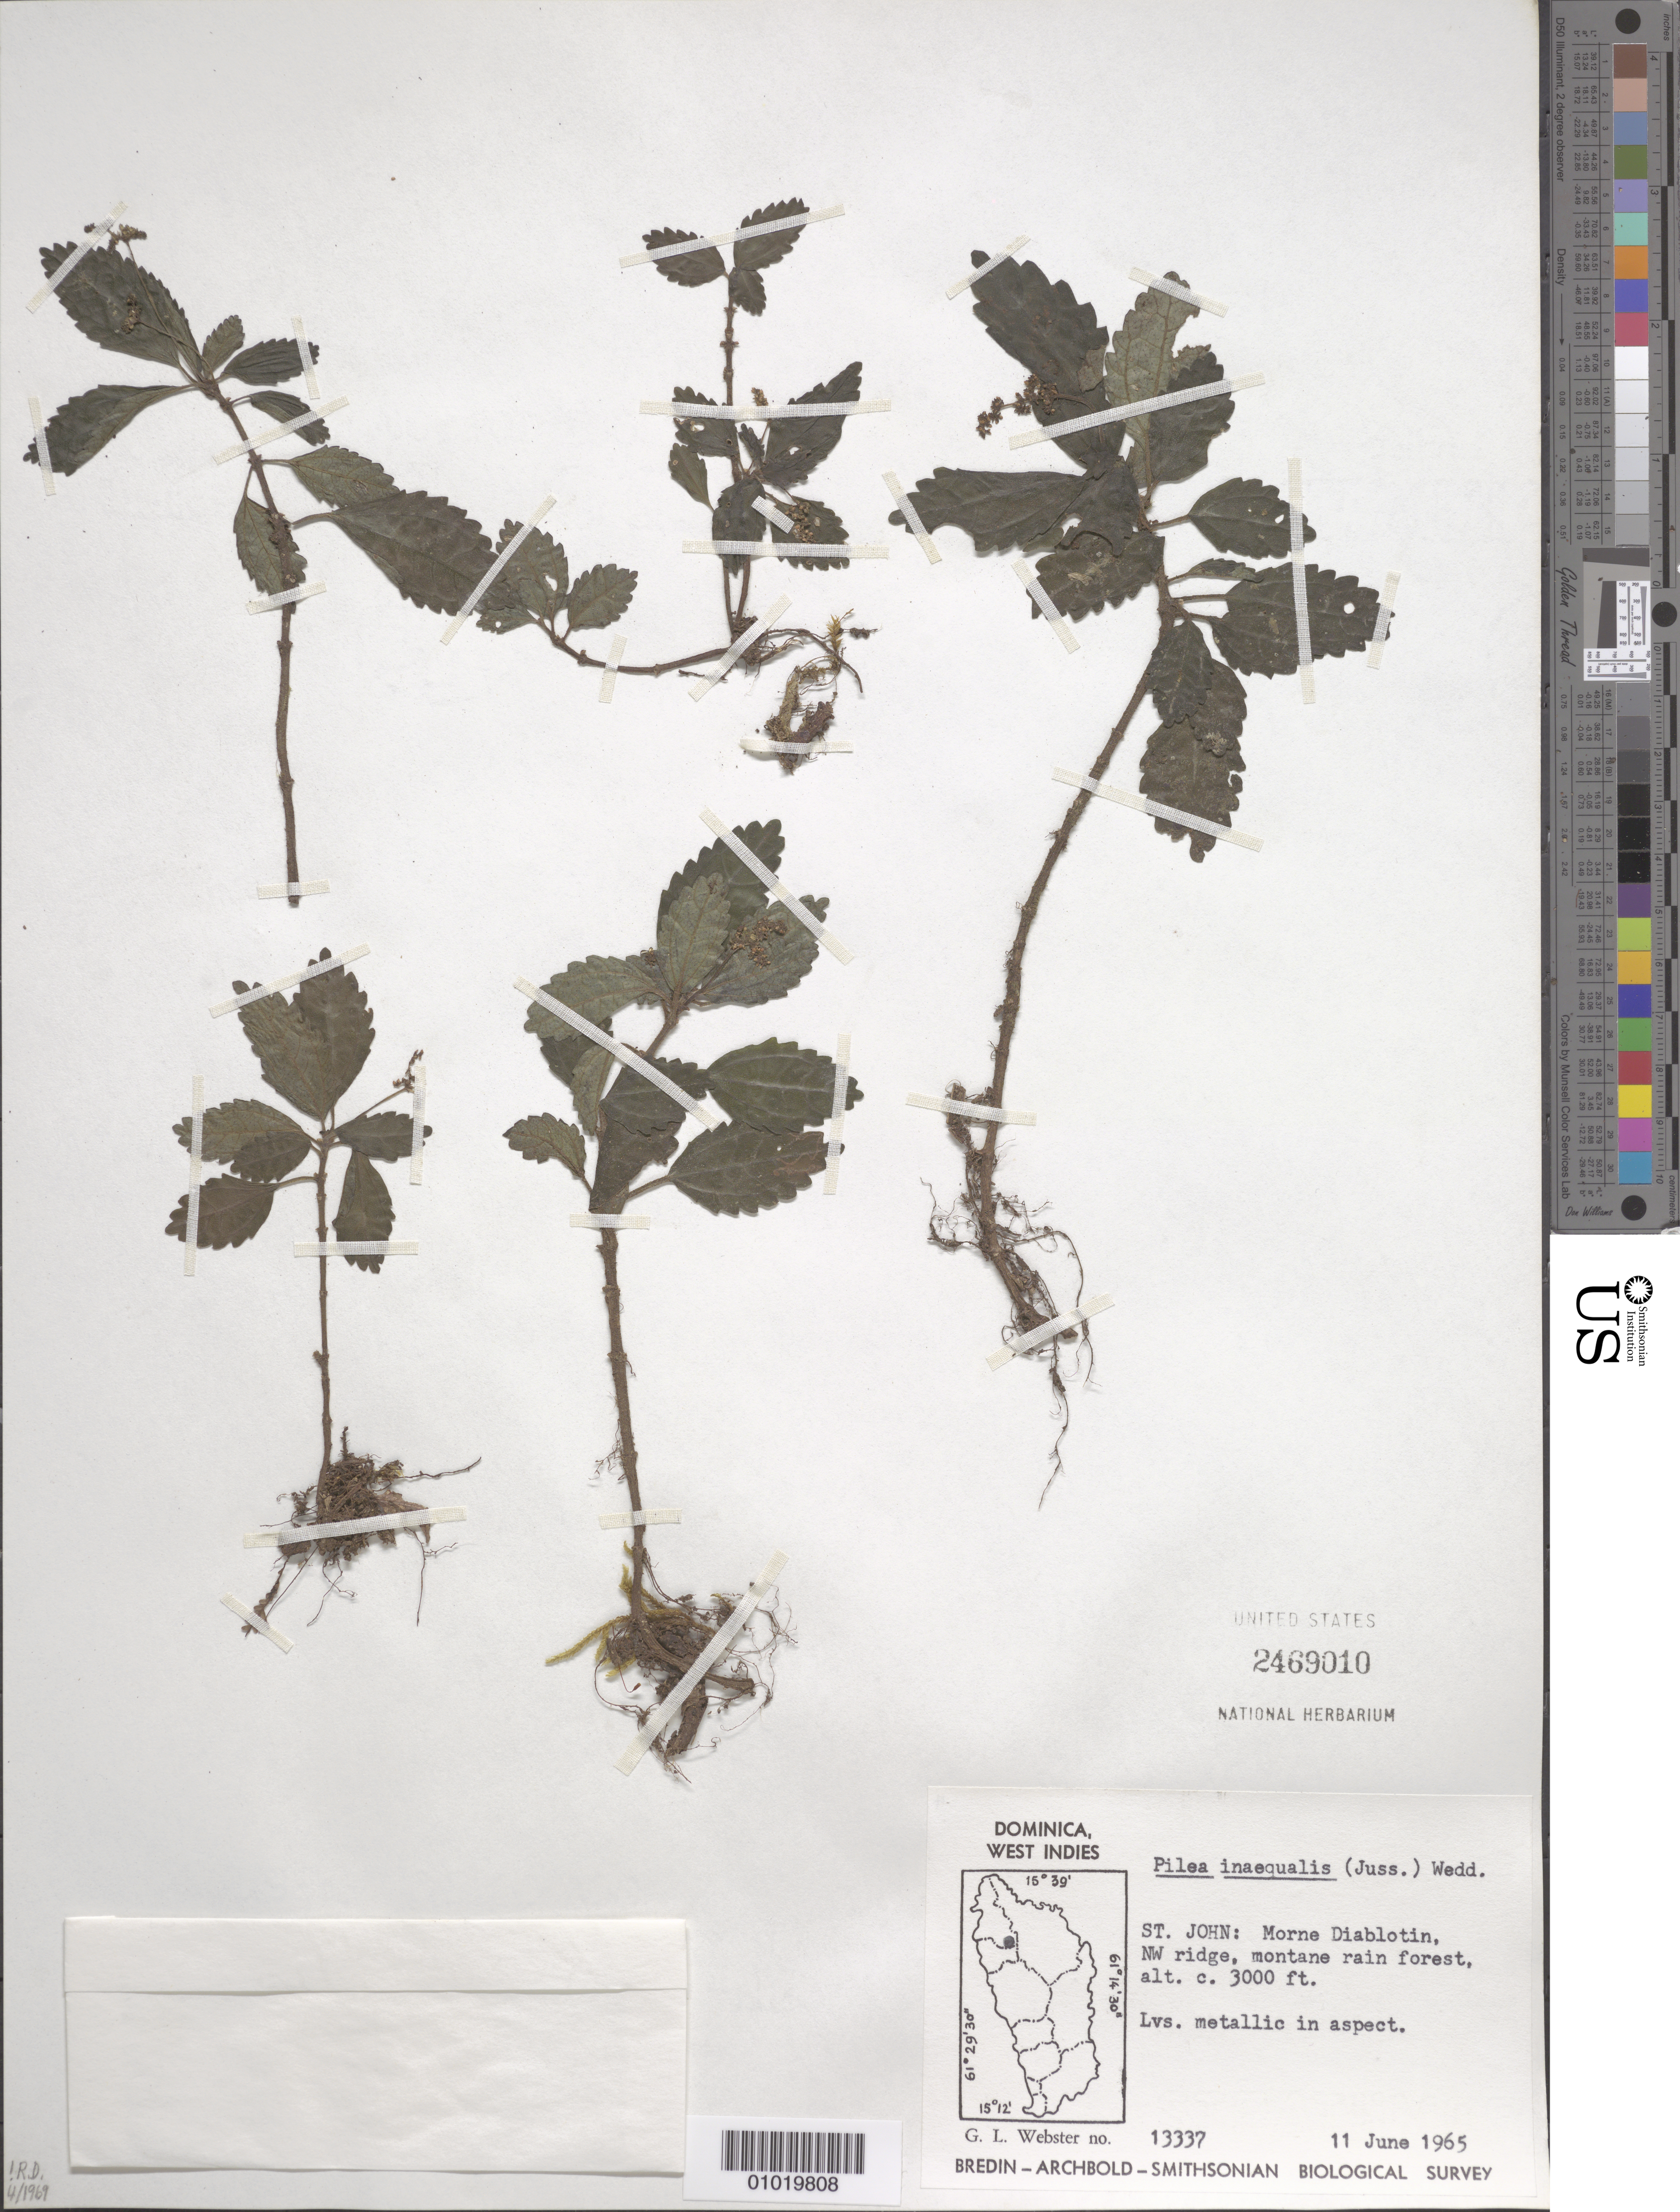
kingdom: Plantae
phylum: Tracheophyta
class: Magnoliopsida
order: Rosales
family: Urticaceae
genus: Pilea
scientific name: Pilea inaequalis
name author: (Juss. ex Poir.) Wedd.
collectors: G. L. Webster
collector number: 13337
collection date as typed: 11 Jun 1965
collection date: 1965-06-11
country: Dominica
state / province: St. John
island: Dominica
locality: Morne Diablotin, NW ridge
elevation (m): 914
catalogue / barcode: US 2469010